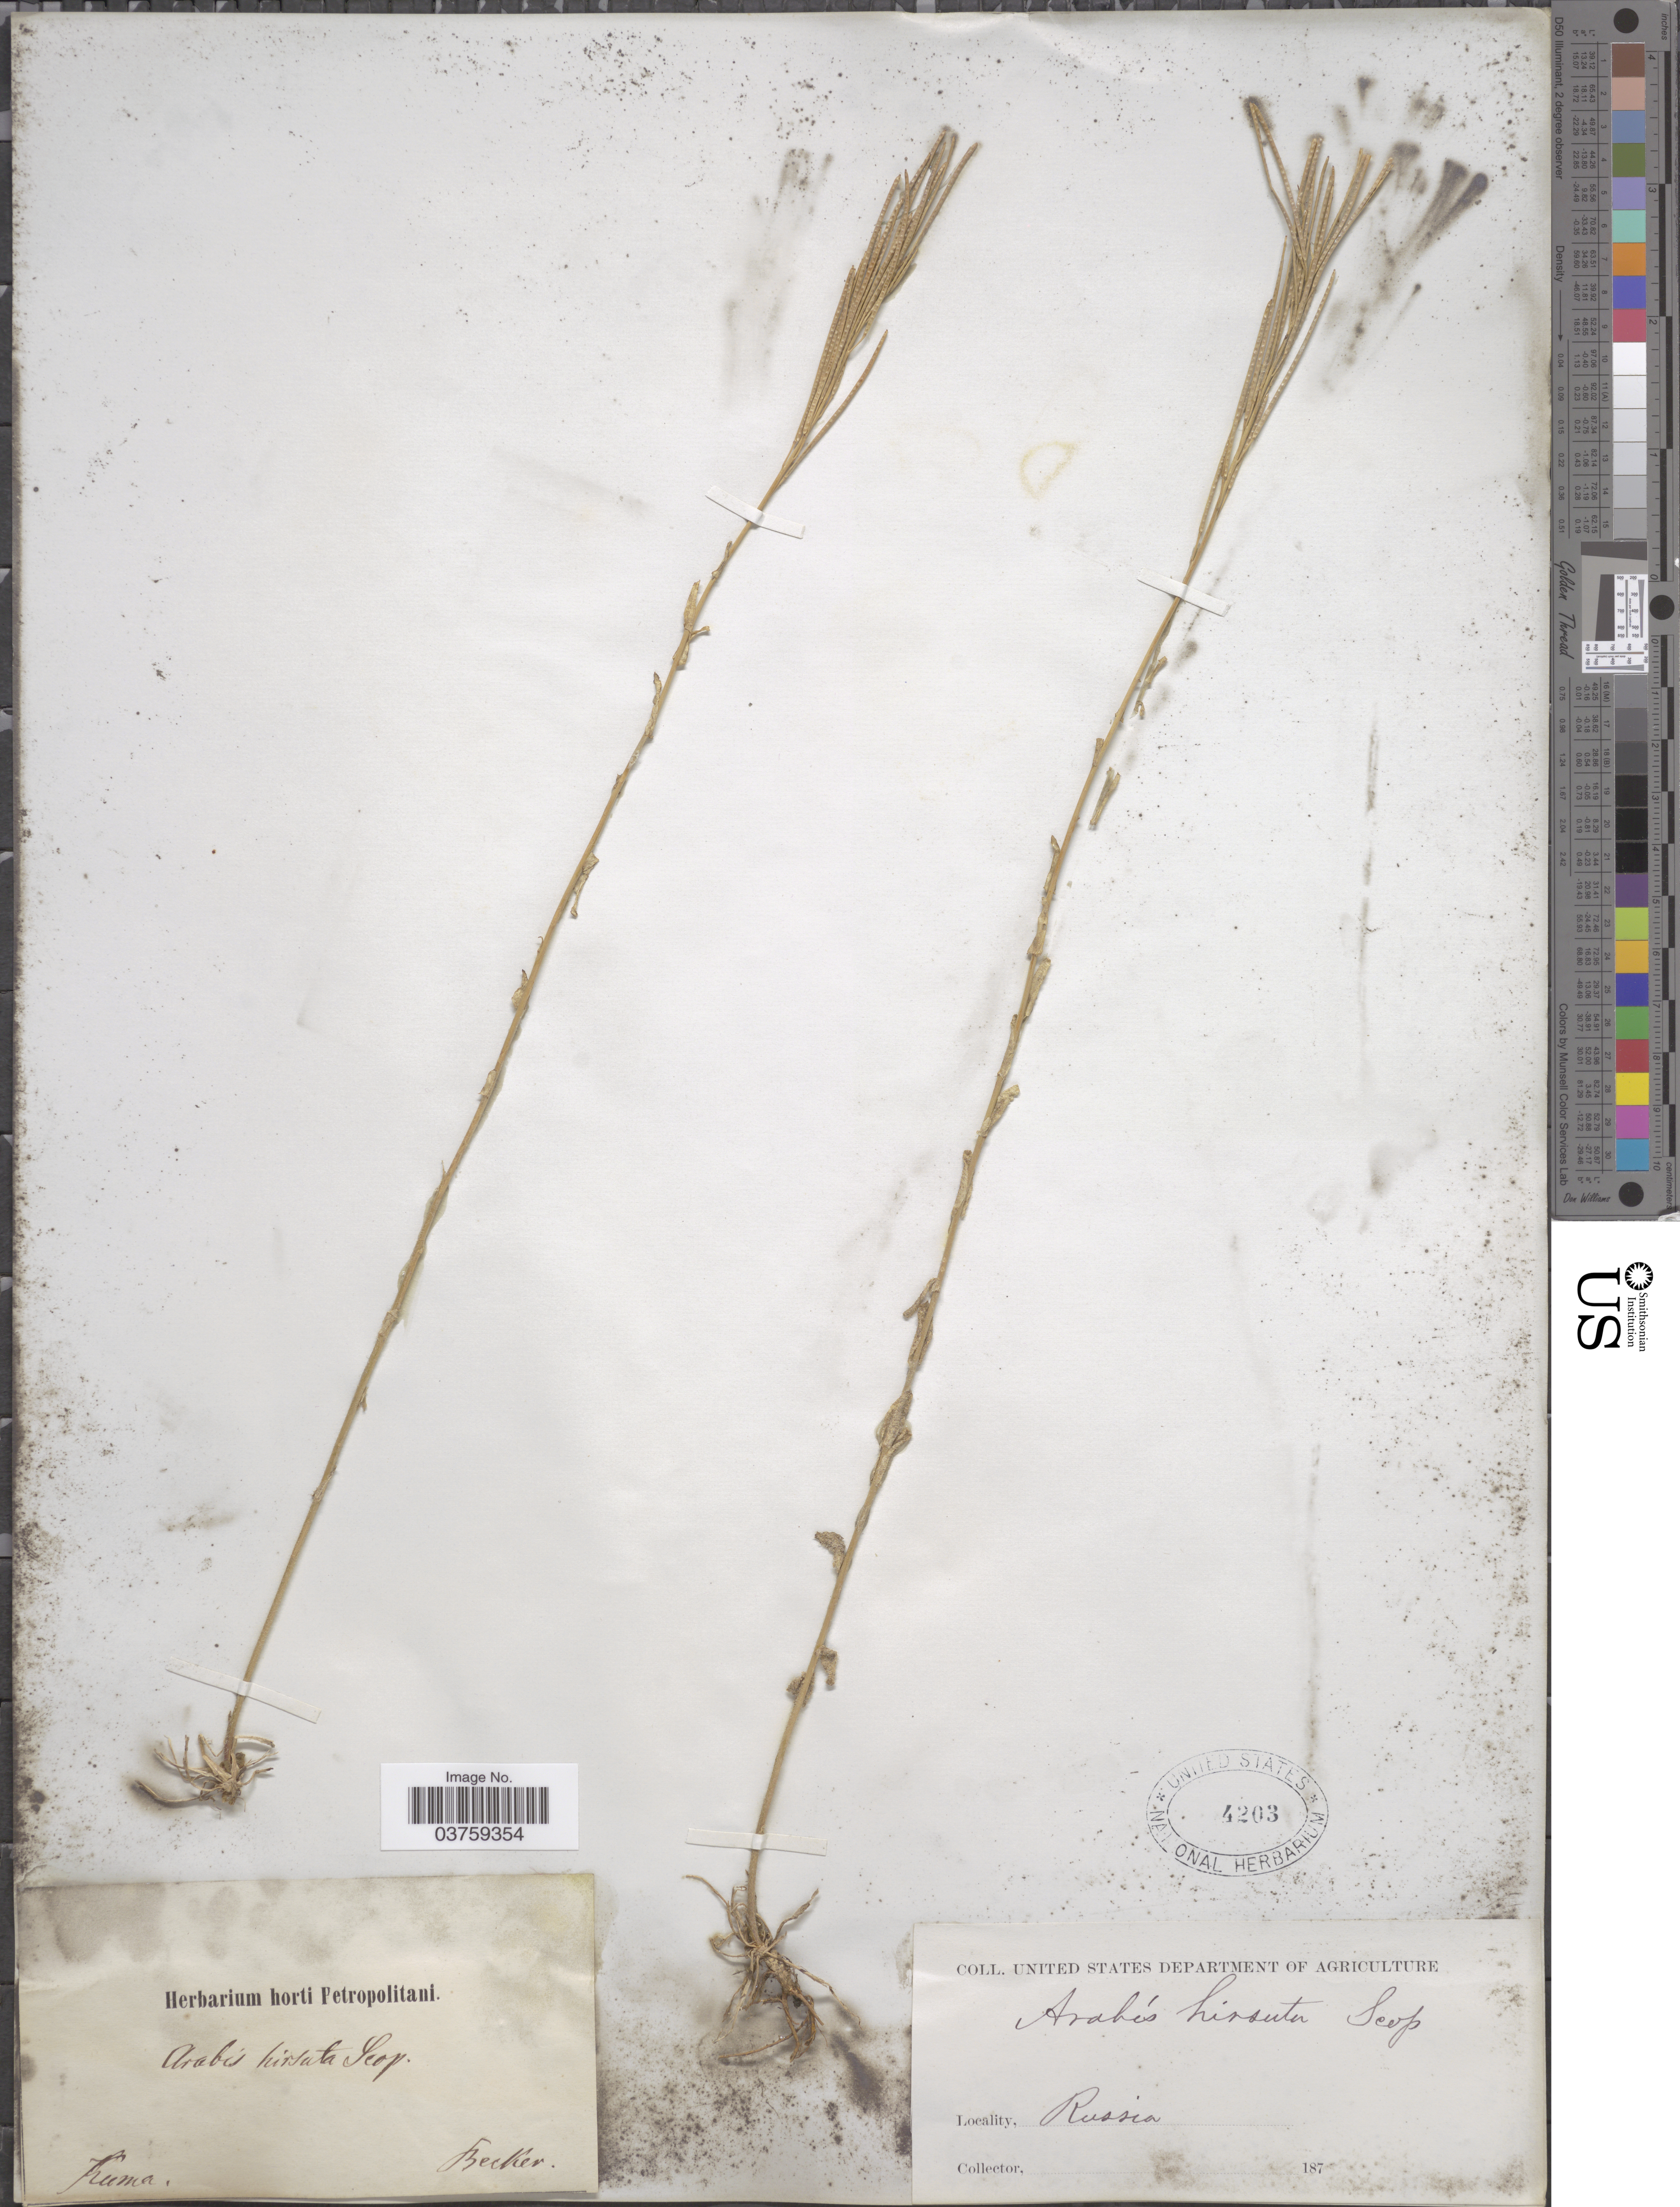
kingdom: Plantae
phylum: Tracheophyta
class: Magnoliopsida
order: Brassicales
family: Brassicaceae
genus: Arabis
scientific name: Arabis hirsuta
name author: (L.) Scop.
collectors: -. Becker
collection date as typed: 187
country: Russian Federation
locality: Kuma, Russia.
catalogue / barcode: US 4203